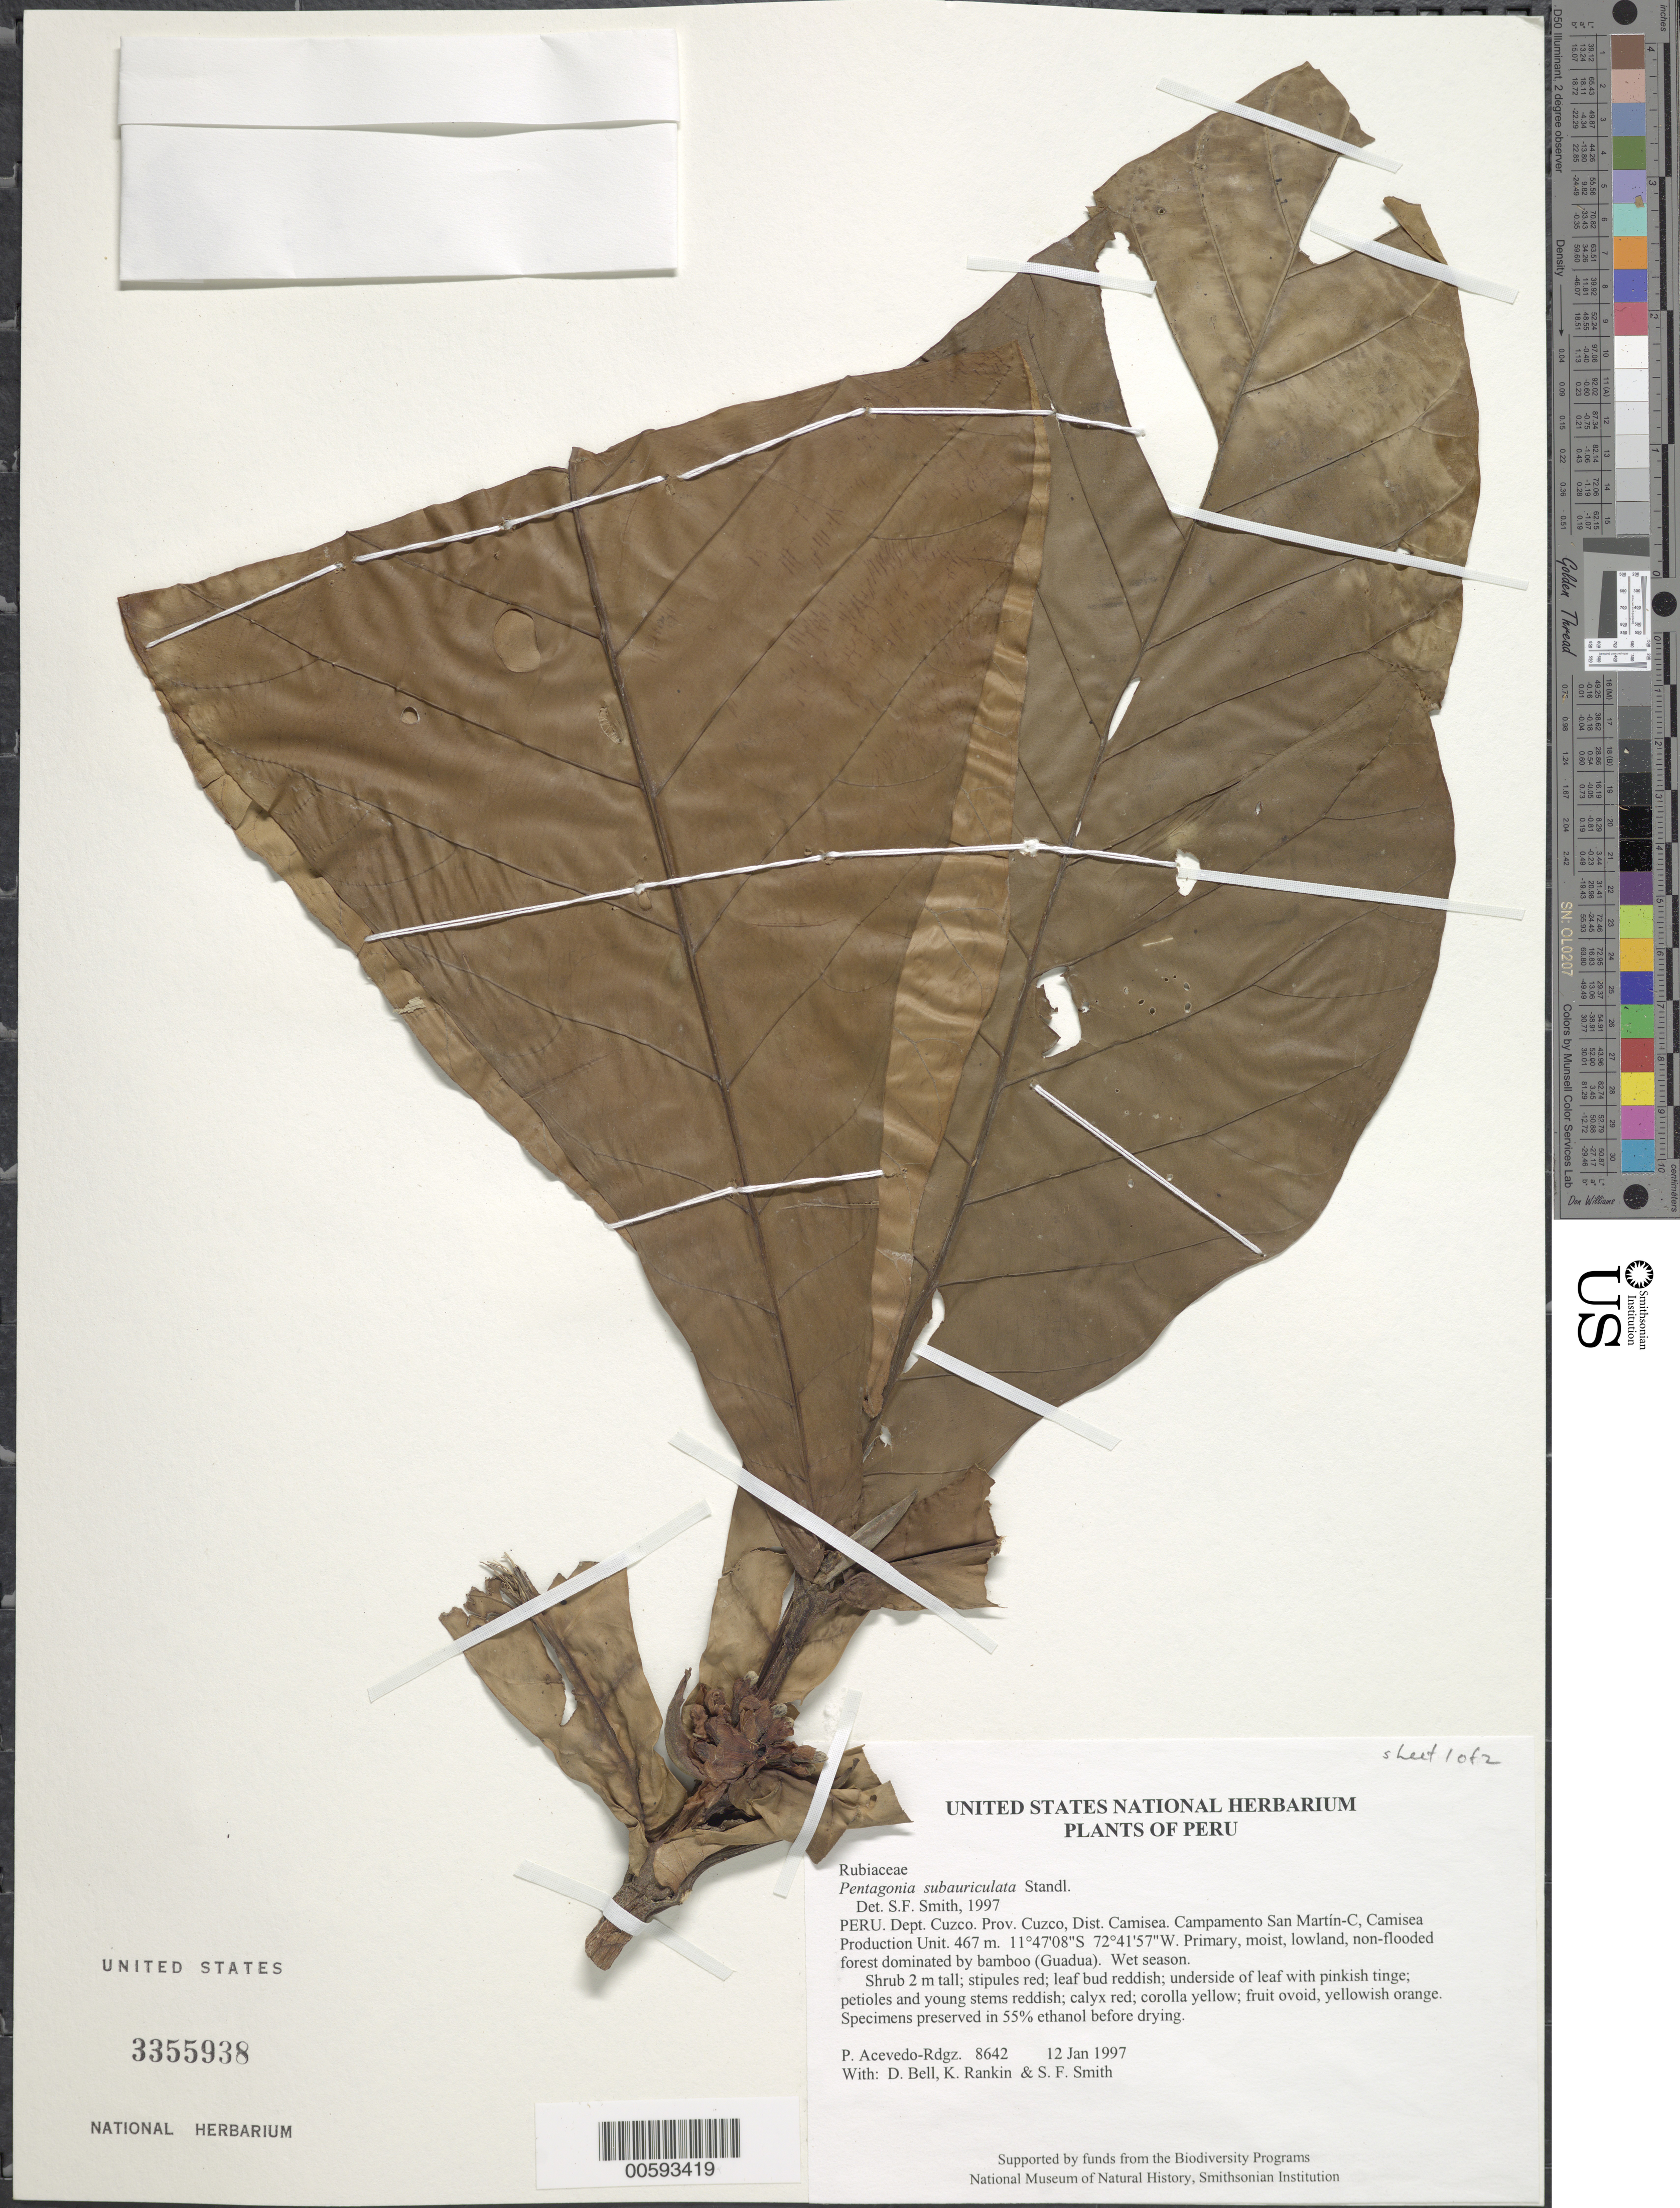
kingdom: Plantae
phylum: Tracheophyta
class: Magnoliopsida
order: Gentianales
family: Rubiaceae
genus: Pentagonia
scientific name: Pentagonia microcarpa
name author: L. Andersson & Rova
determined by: Smith, Stephen F., (US), NMNH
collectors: P. Acevedo-Rodr., D. A. Bell, K. B. Rankin & S.F. Smith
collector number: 8642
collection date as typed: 12 Jan 1997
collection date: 1997-01-12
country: Peru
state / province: Cusco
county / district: Cusco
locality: Districto Camisea, Campamento San Martín-C, Camisea Production Unit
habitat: Primary, moist, lowland, non-flooded forest dominated by bamboo (Guadua). Wet season.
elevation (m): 467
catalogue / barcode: US 3355938